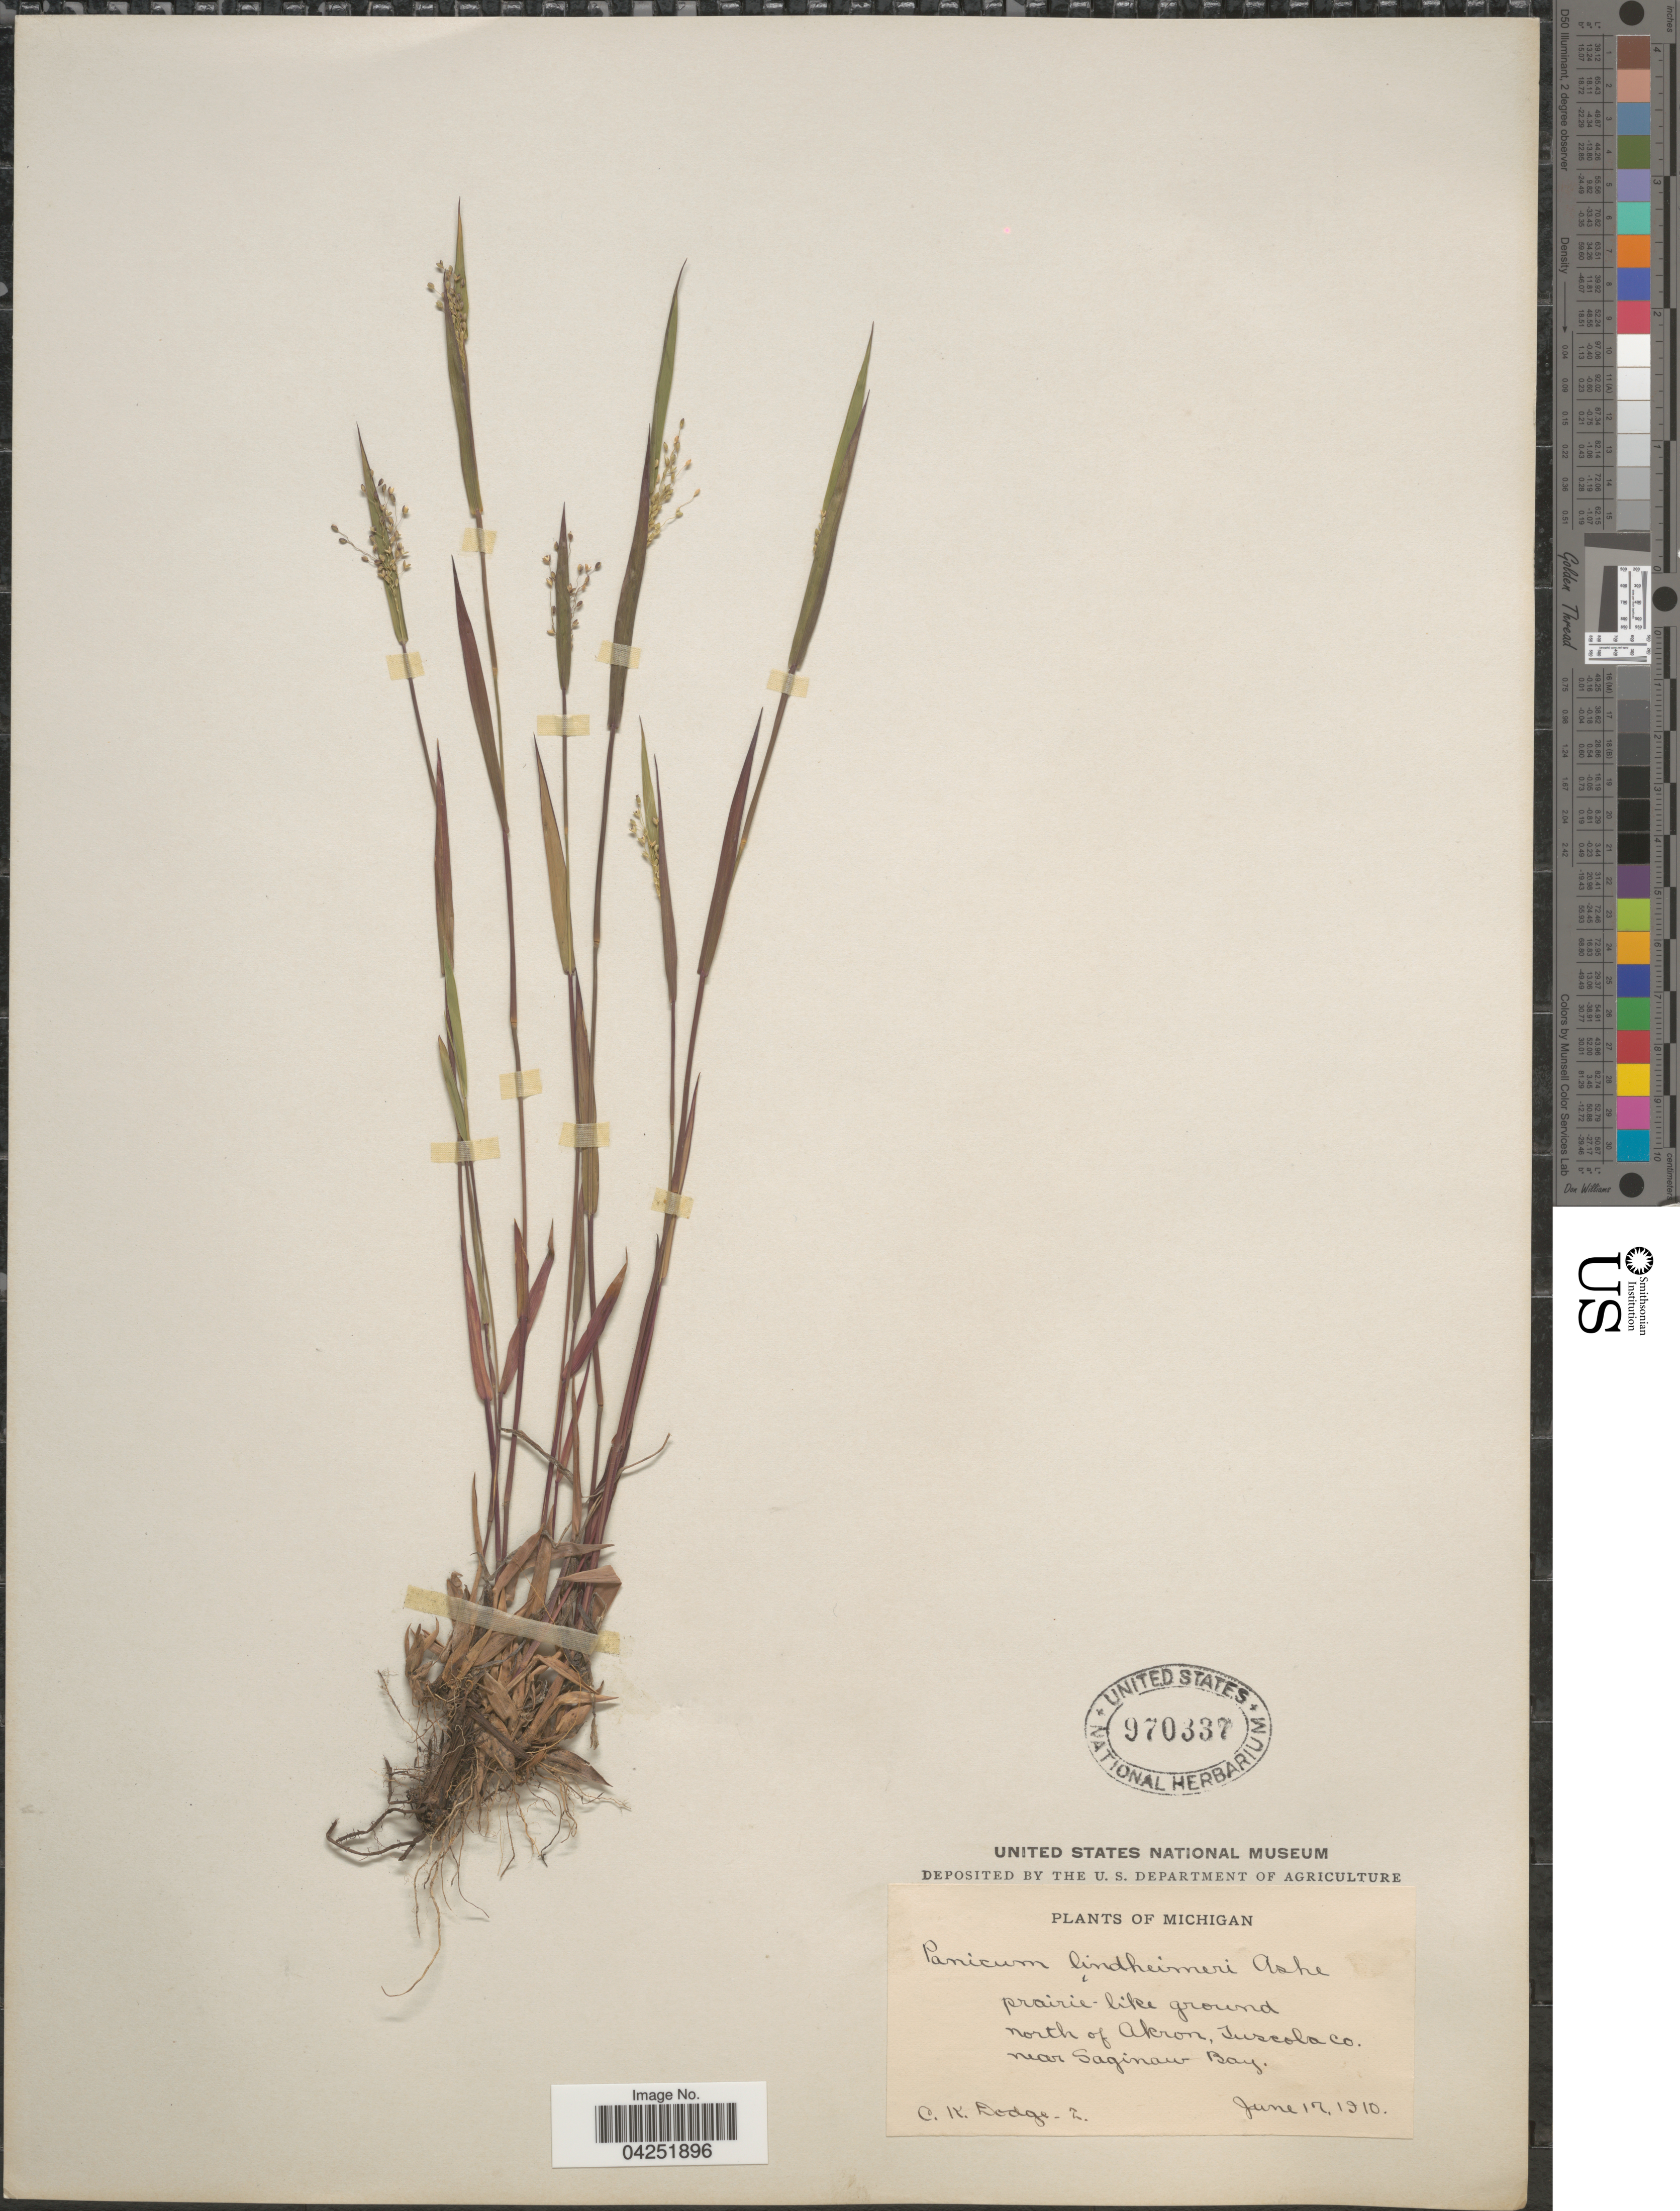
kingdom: Plantae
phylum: Tracheophyta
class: Liliopsida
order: Poales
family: Poaceae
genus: Dichanthelium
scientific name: Dichanthelium acuminatum var. lindheimeri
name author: (Nash) Gould & C.A. Clark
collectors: C. Dodge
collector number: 2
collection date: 1910-06-17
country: United States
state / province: Michigan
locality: Prairie-like ground north of Akron, Tuscola Co. near Saginaw Bay.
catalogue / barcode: US 970337